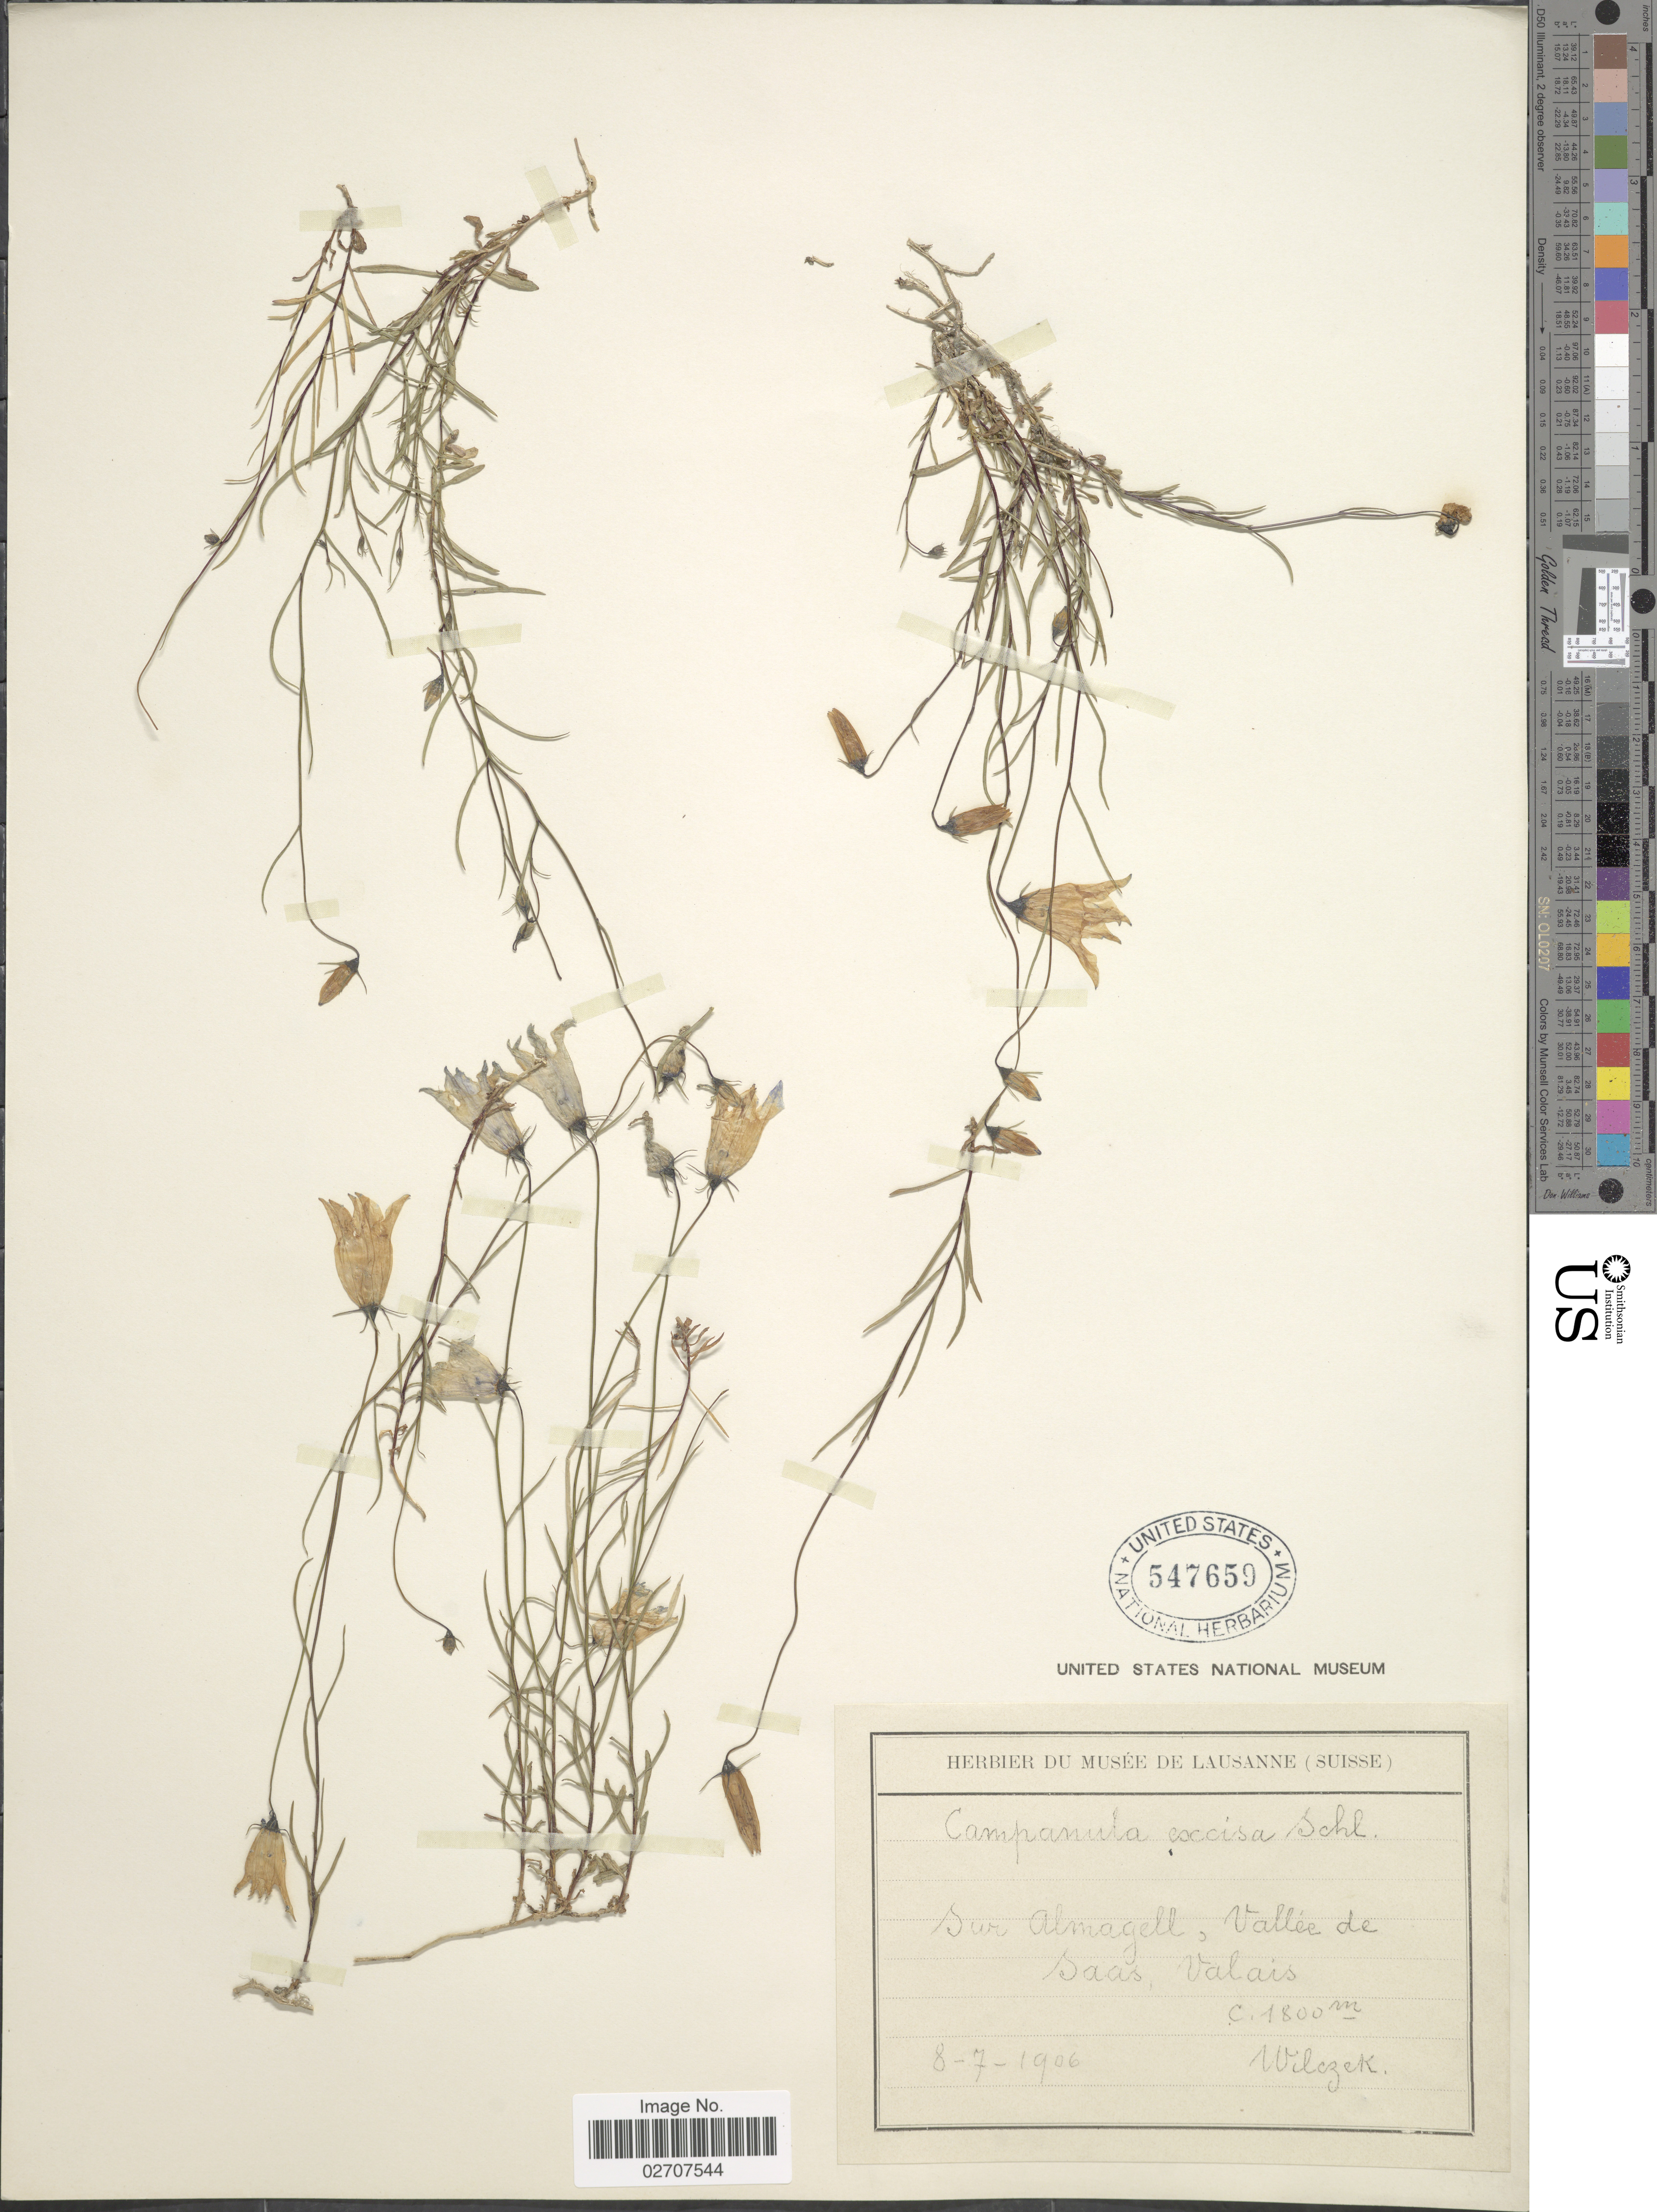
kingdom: Plantae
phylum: Tracheophyta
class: Magnoliopsida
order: Asterales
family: Campanulaceae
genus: Campanula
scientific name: Campanula excisa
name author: Schleich.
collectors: Wilczek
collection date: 1906-07-08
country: Switzerland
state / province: Valais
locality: Sur Almagell, Vallee de Saas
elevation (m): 1800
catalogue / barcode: US 547659